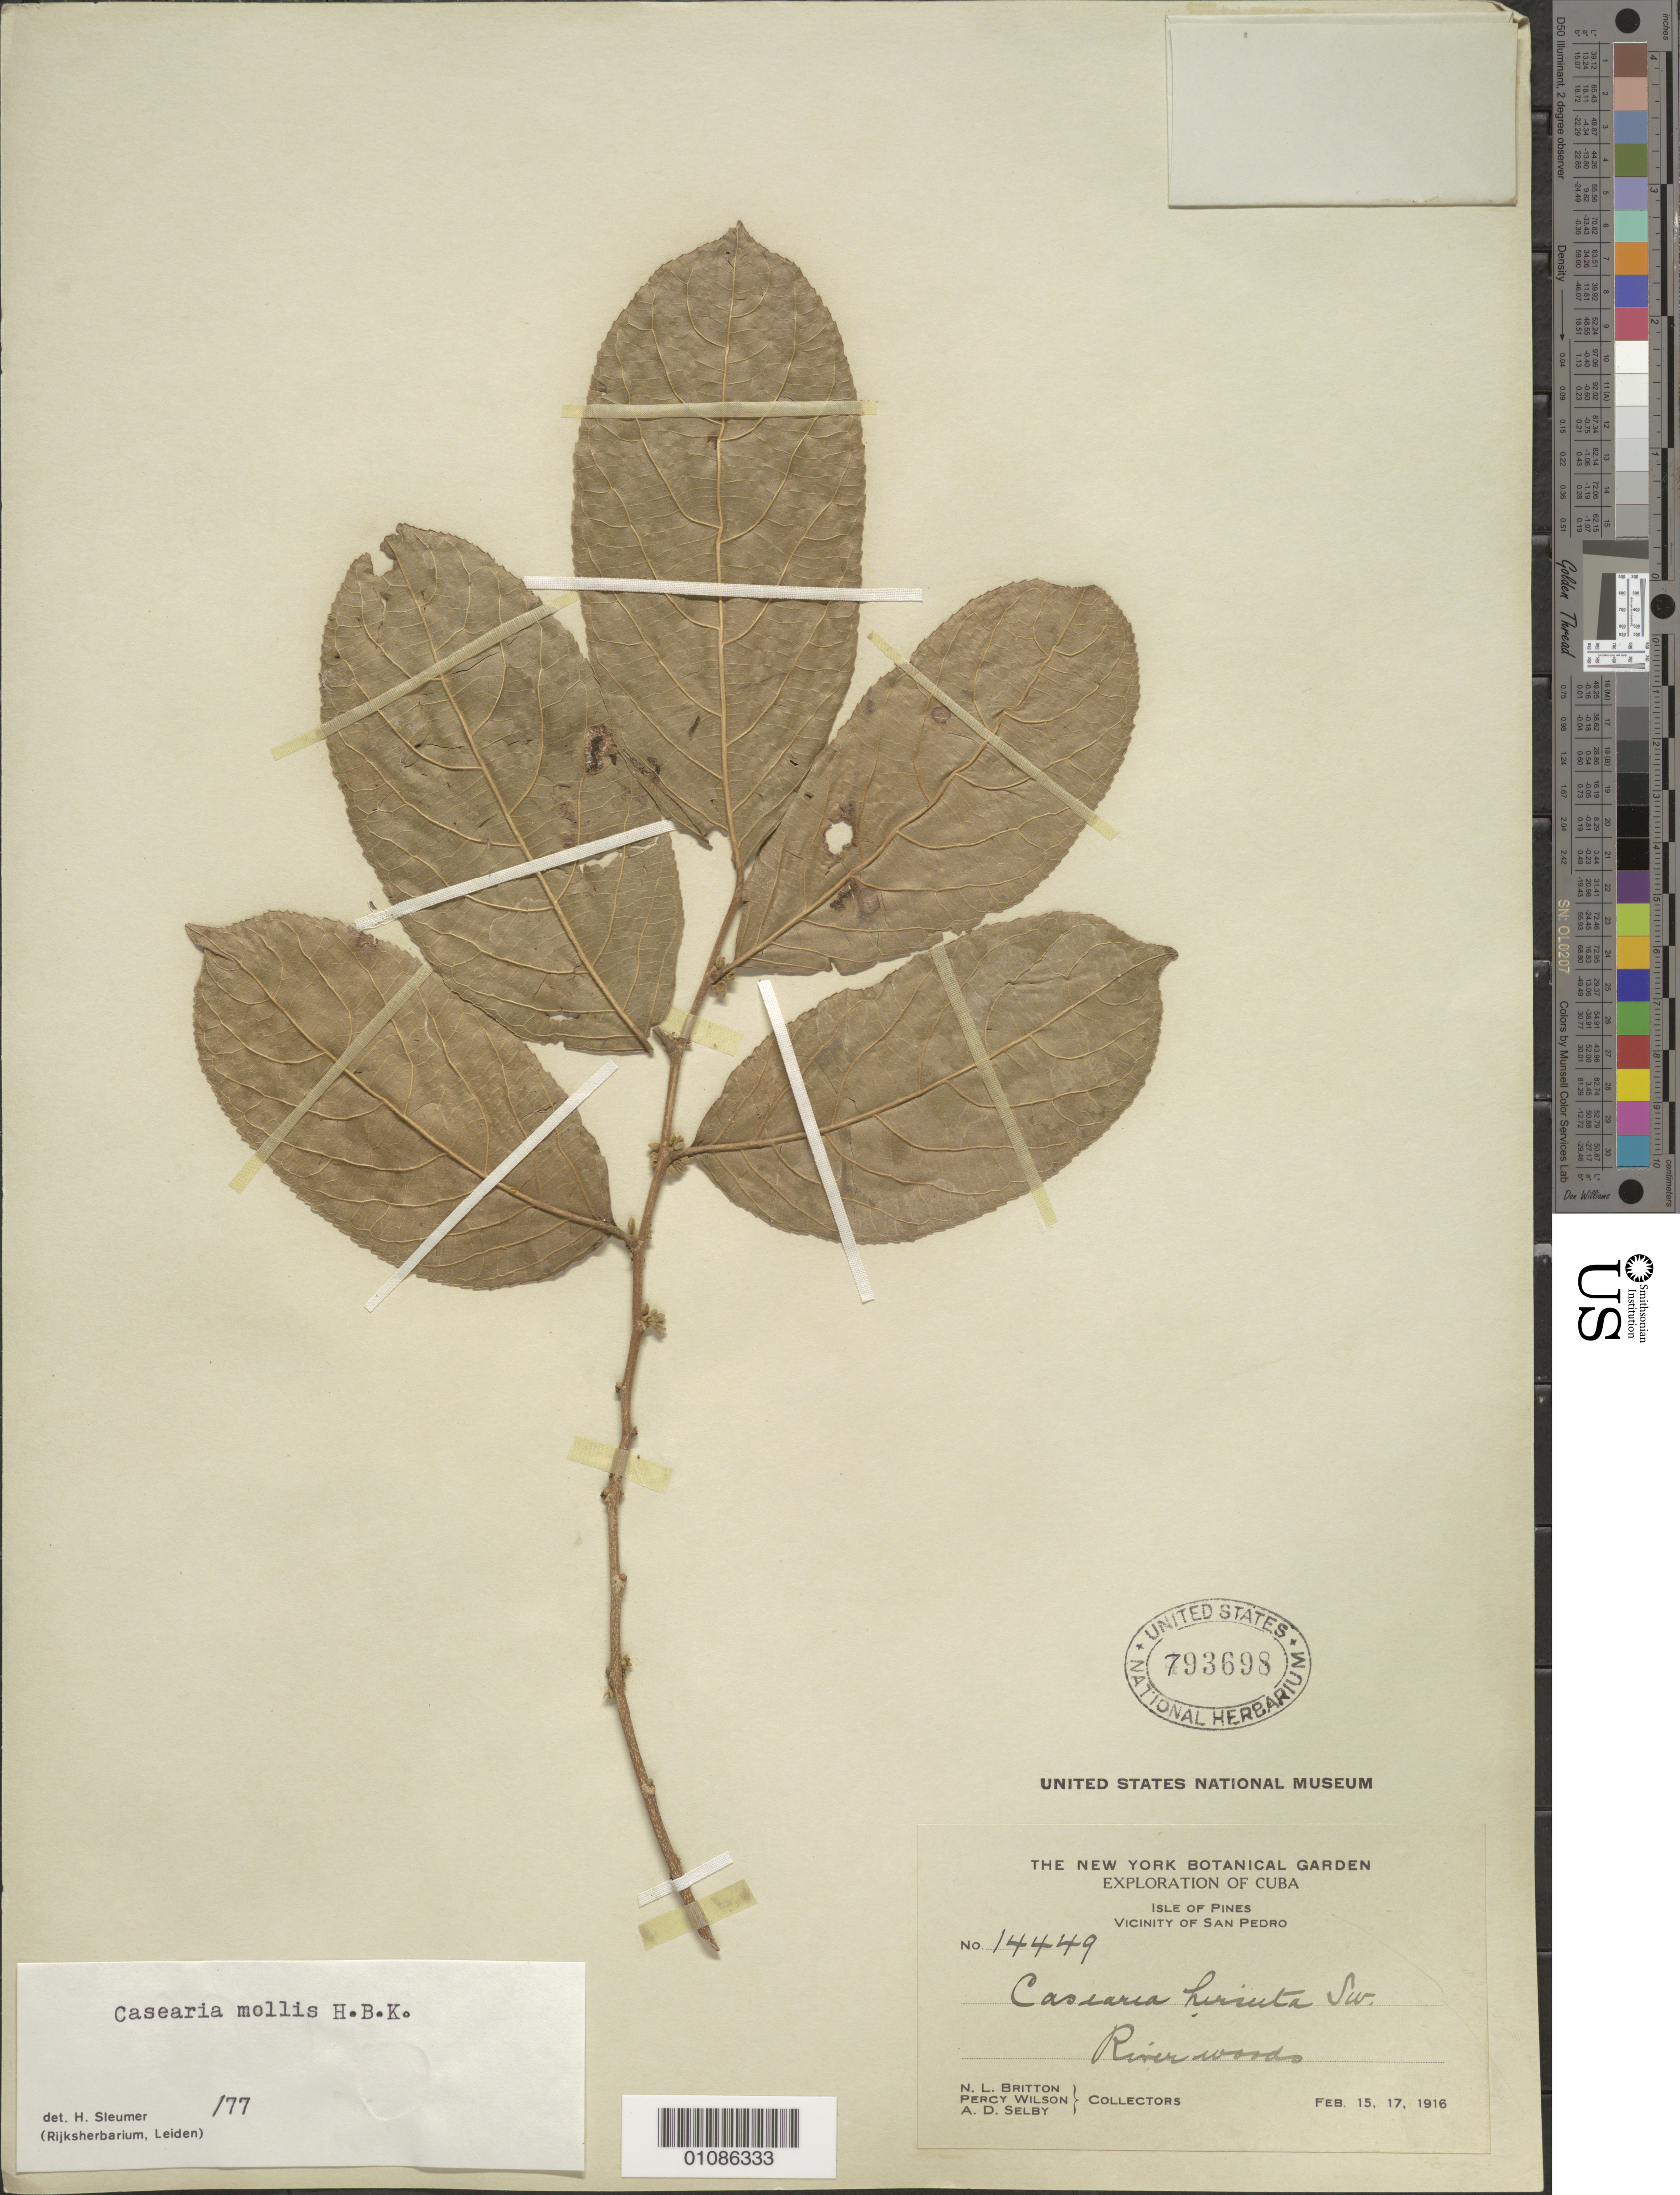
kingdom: Plantae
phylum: Tracheophyta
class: Magnoliopsida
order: Malpighiales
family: Salicaceae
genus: Casearia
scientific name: Casearia mollis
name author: Kunth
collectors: N. Britton & P. Wilson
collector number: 14449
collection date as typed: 15 Feb 1916 and 17 Feb 1916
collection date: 1916-02-15,1916-02-17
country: Cuba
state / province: Isla de La Juventud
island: Isla de la Juventud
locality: Isle of Pines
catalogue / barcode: US 793698